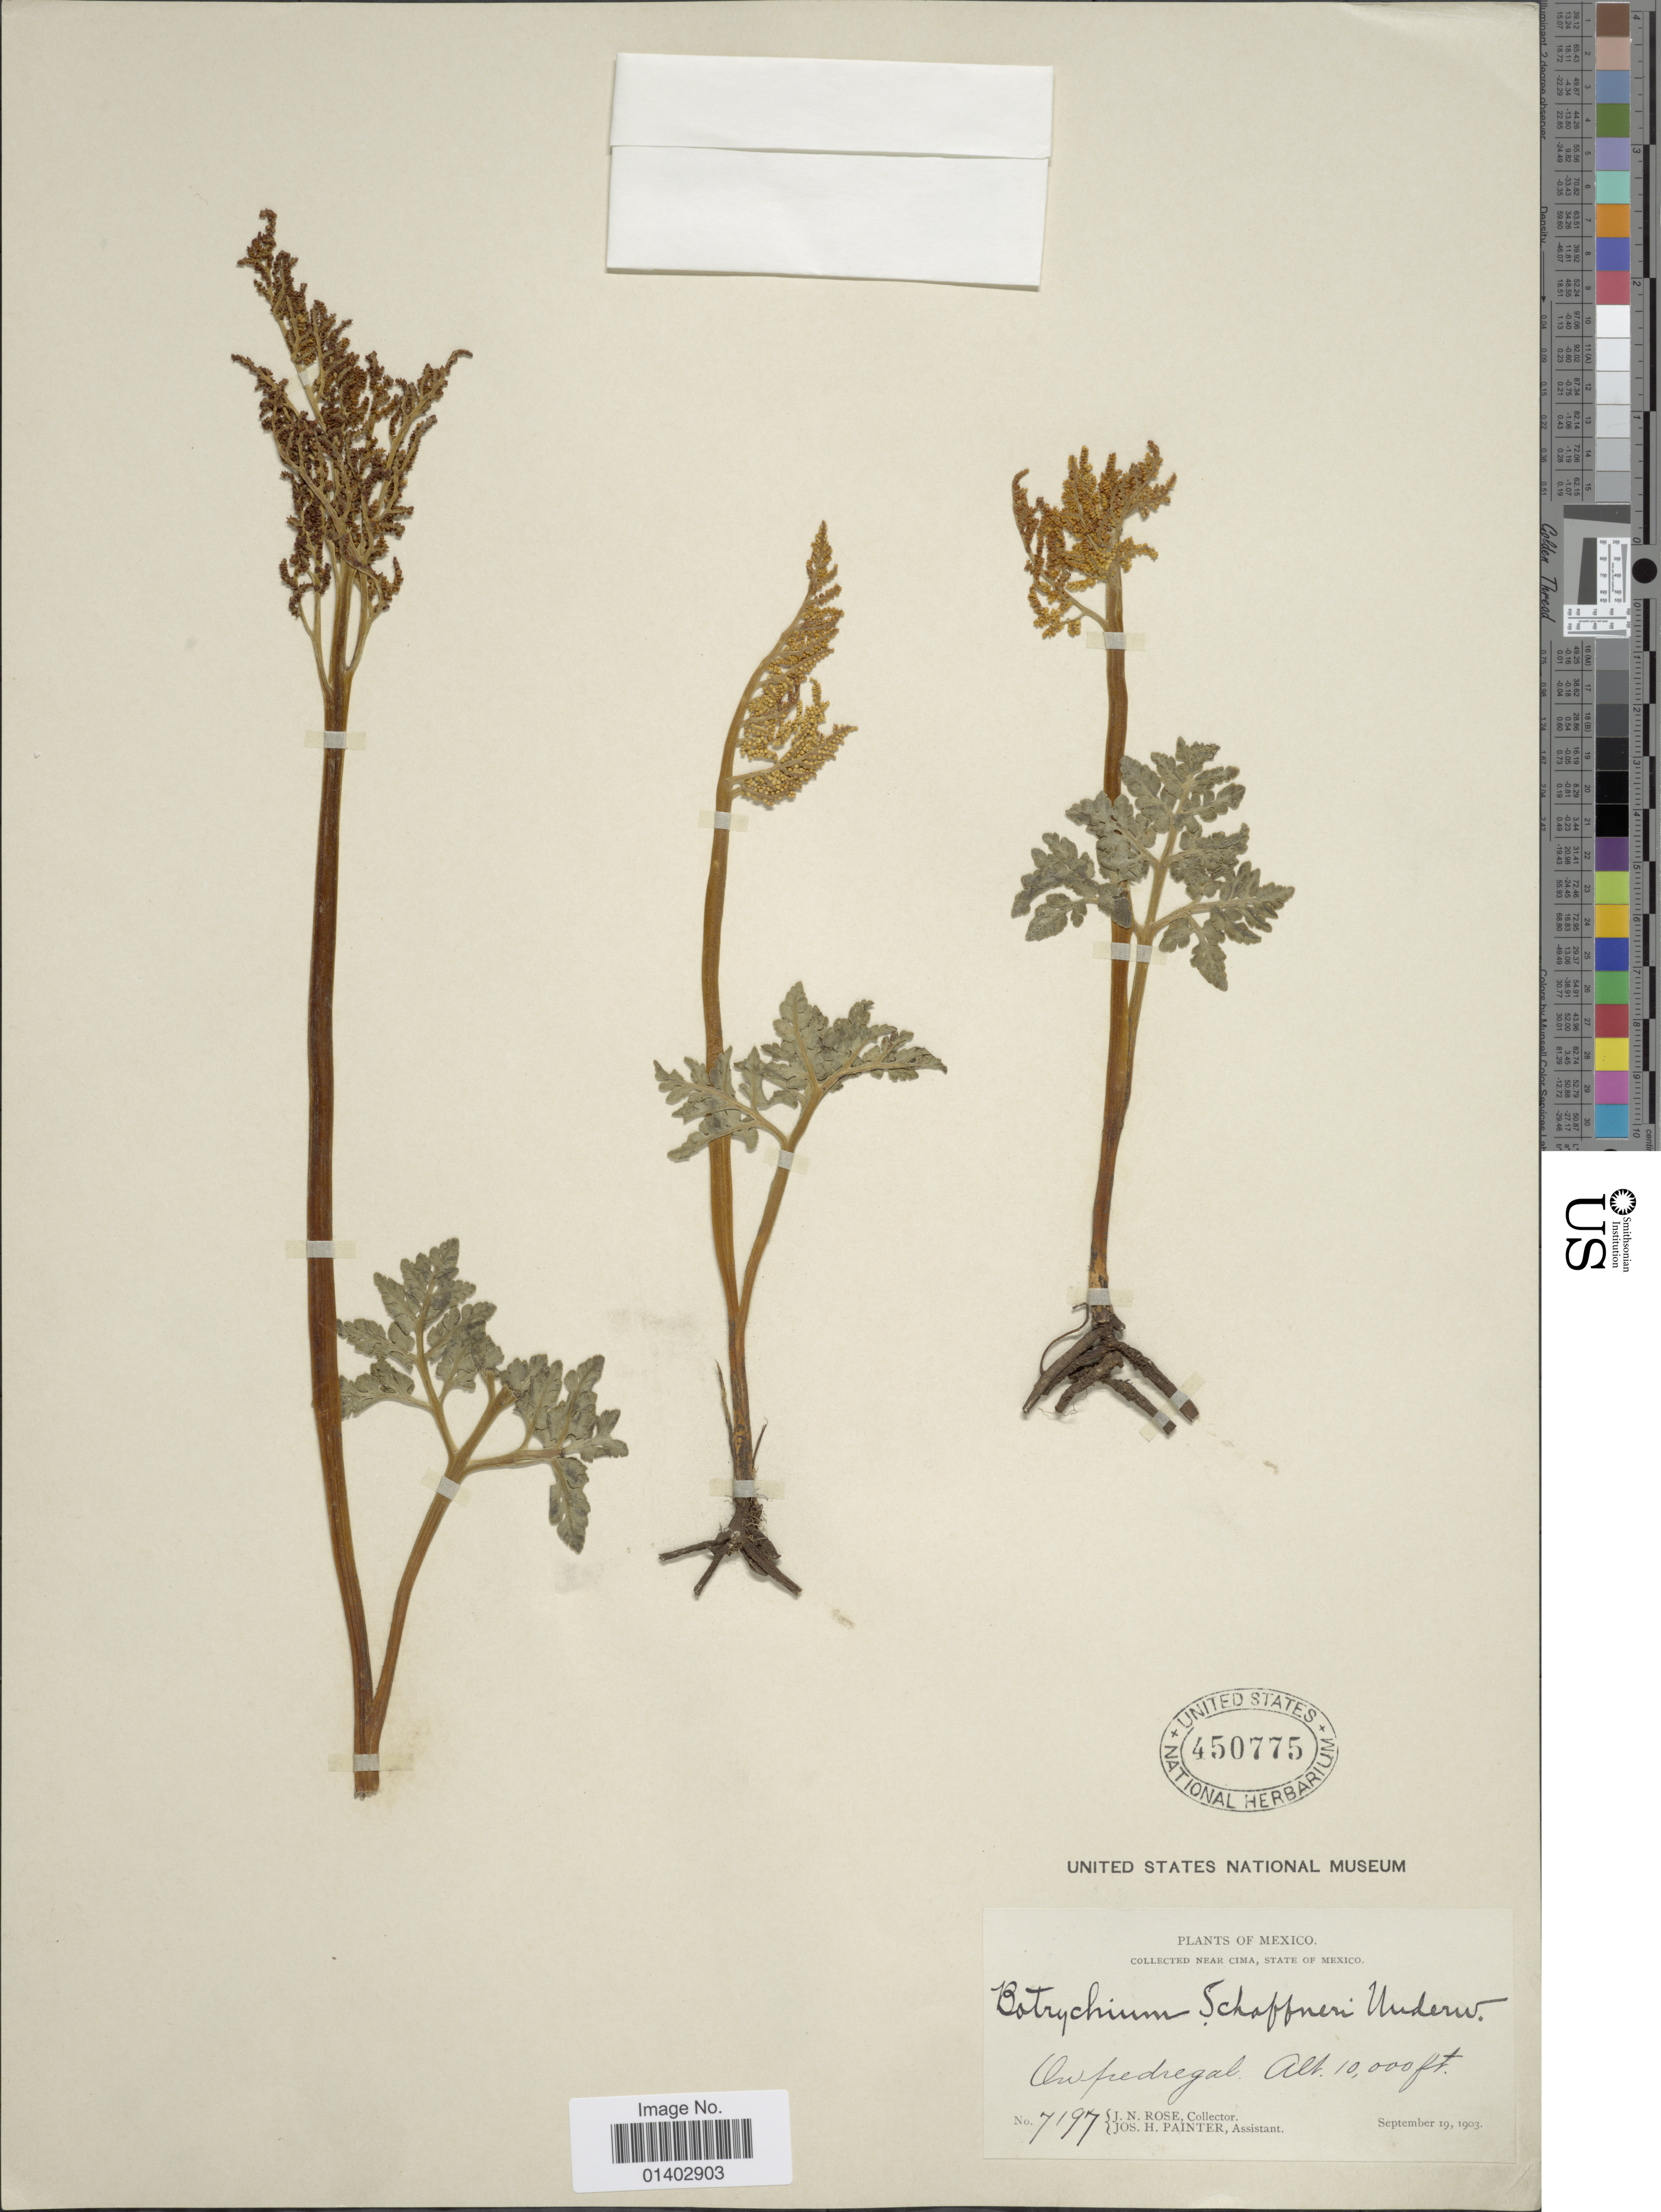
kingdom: Plantae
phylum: Tracheophyta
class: Polypodiopsida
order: Ophioglossales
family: Ophioglossaceae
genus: Botrychium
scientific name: Botrychium schaffneri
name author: Underw.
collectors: J. N. Rose & J. H. Painter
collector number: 7197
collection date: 1903-09-19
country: Mexico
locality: Cima, State of Mexico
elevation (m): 3048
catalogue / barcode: US 450775